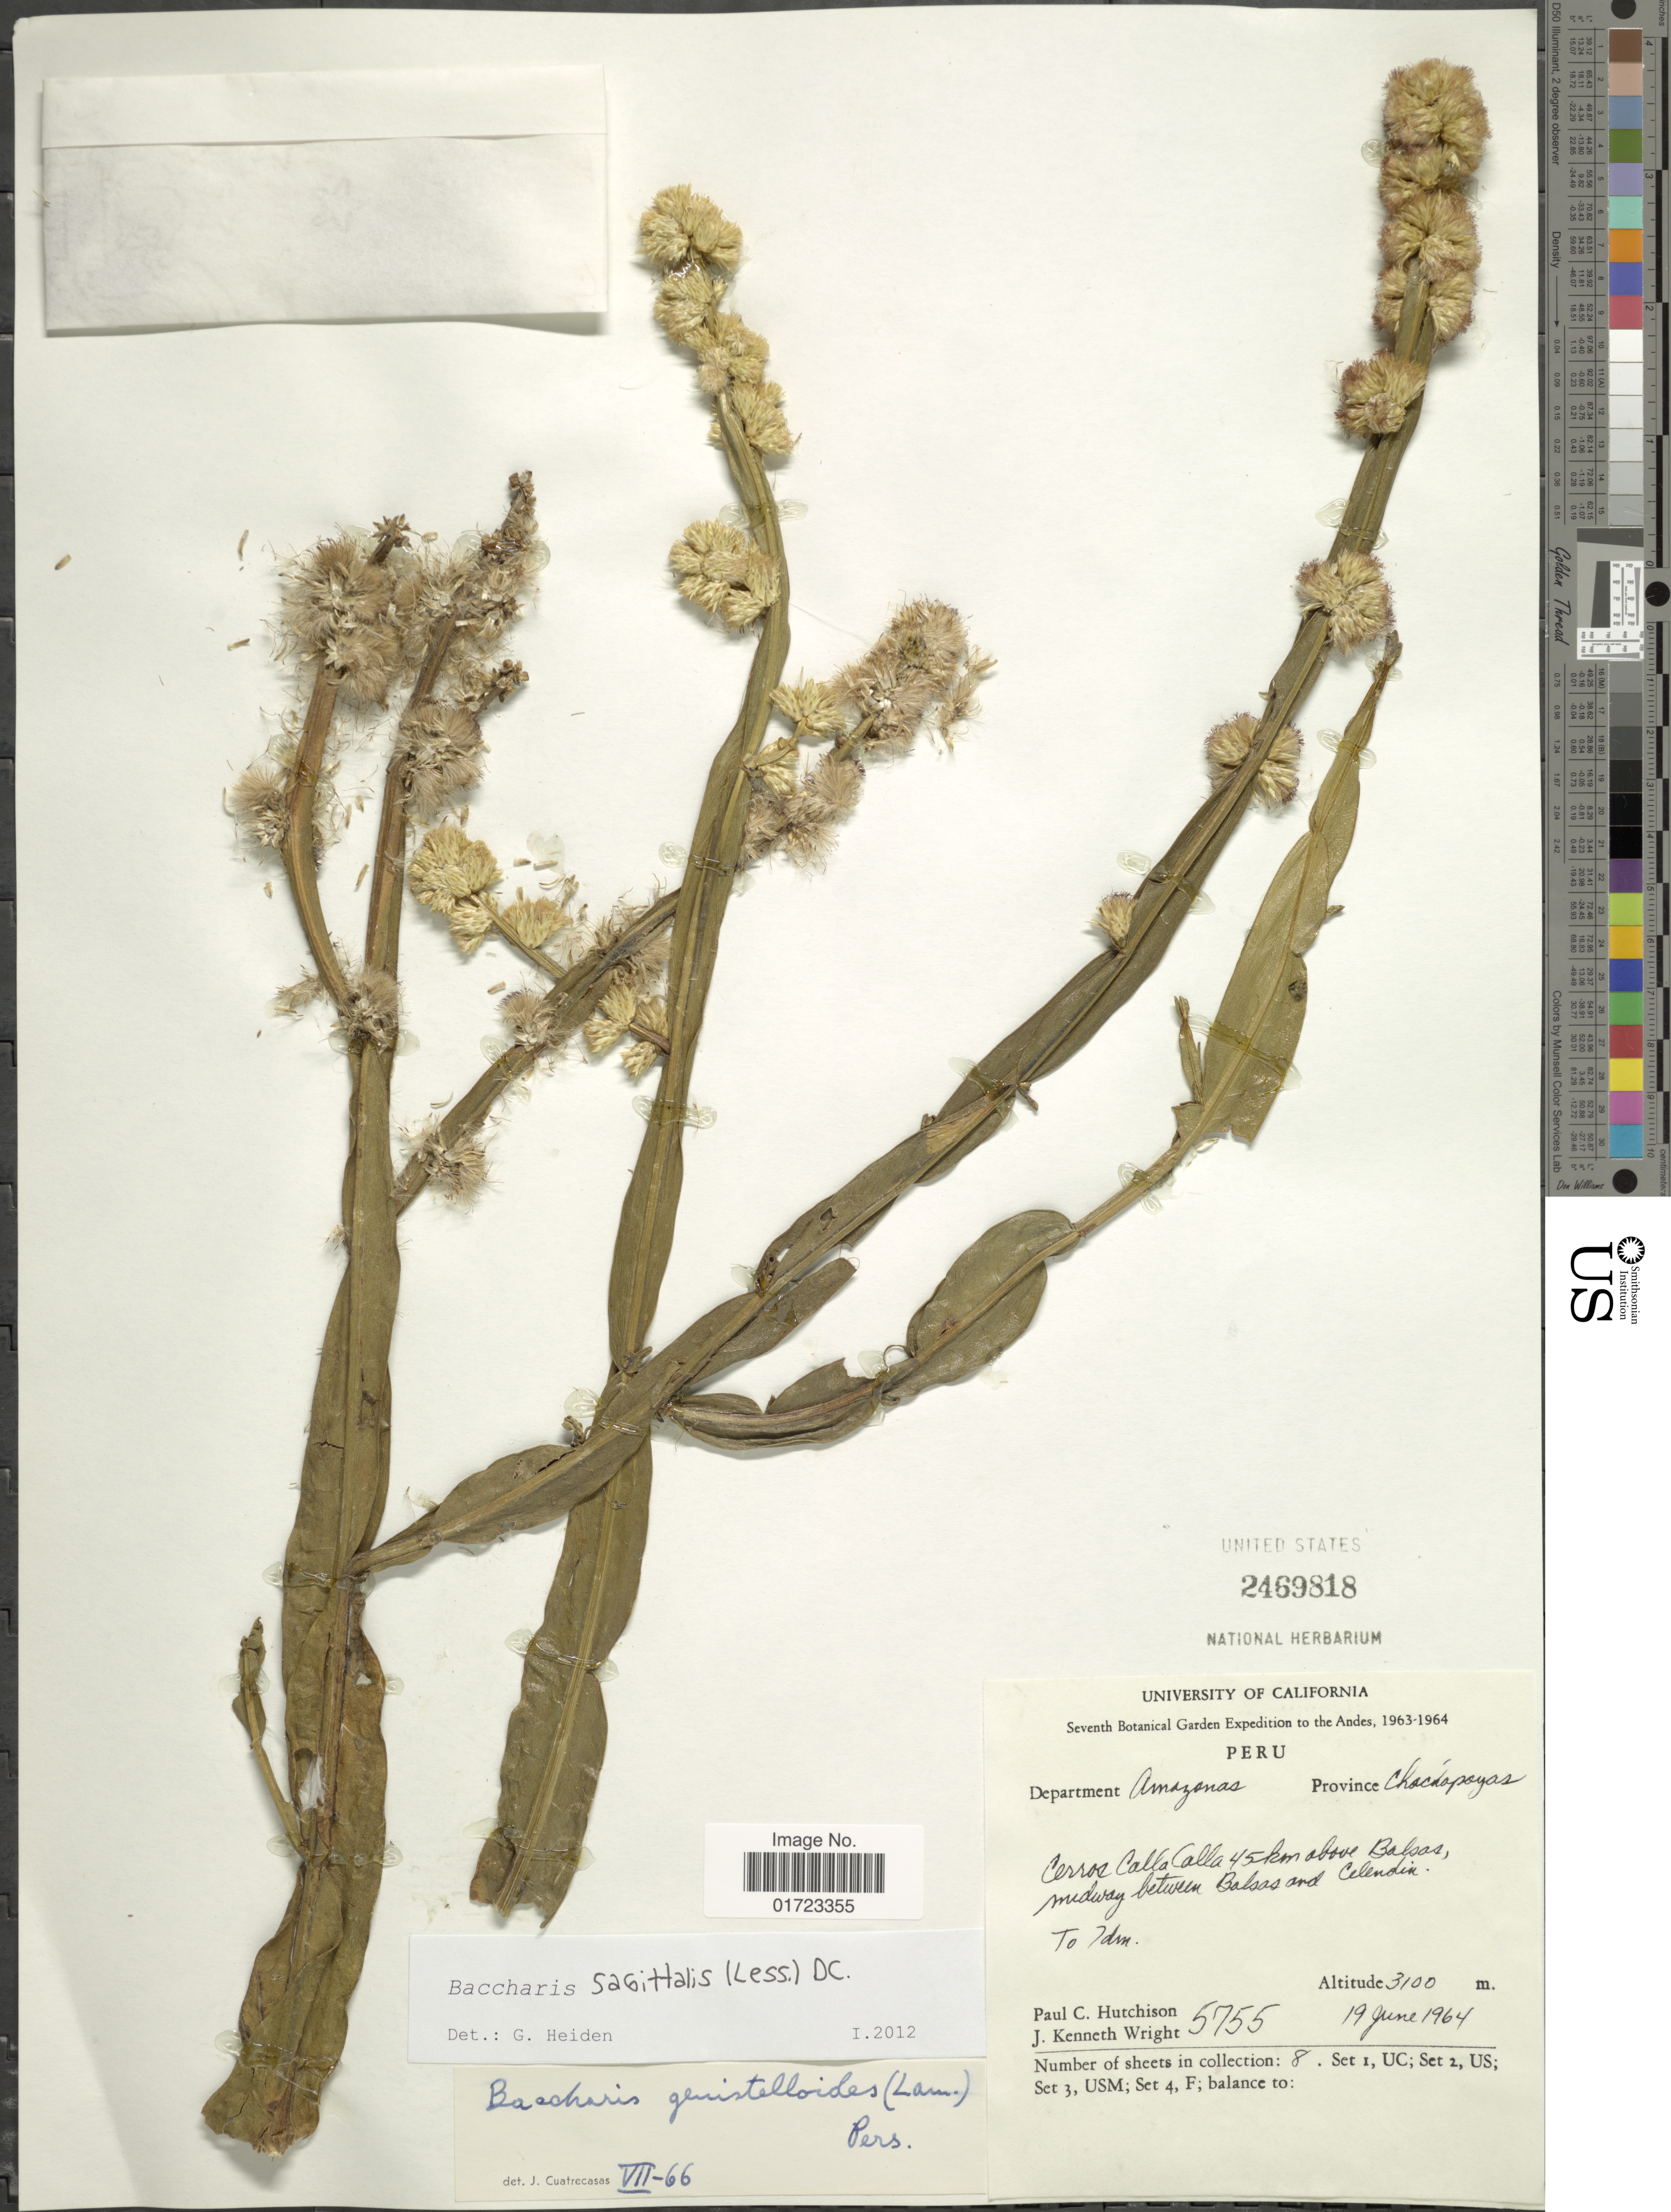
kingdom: Plantae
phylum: Tracheophyta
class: Magnoliopsida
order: Asterales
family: Asteraceae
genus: Baccharis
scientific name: Baccharis sagittalis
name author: (Less.) DC.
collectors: P. C. Hutchison & J. K. Wright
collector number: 5755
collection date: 1964-06-19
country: Peru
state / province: Amazonas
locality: Department Amazonas, Province Chachapoyas, Cerros Calta Calla 45 km above Balsas, Medway between Balsas and Celendin.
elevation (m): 3100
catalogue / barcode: US 2469818